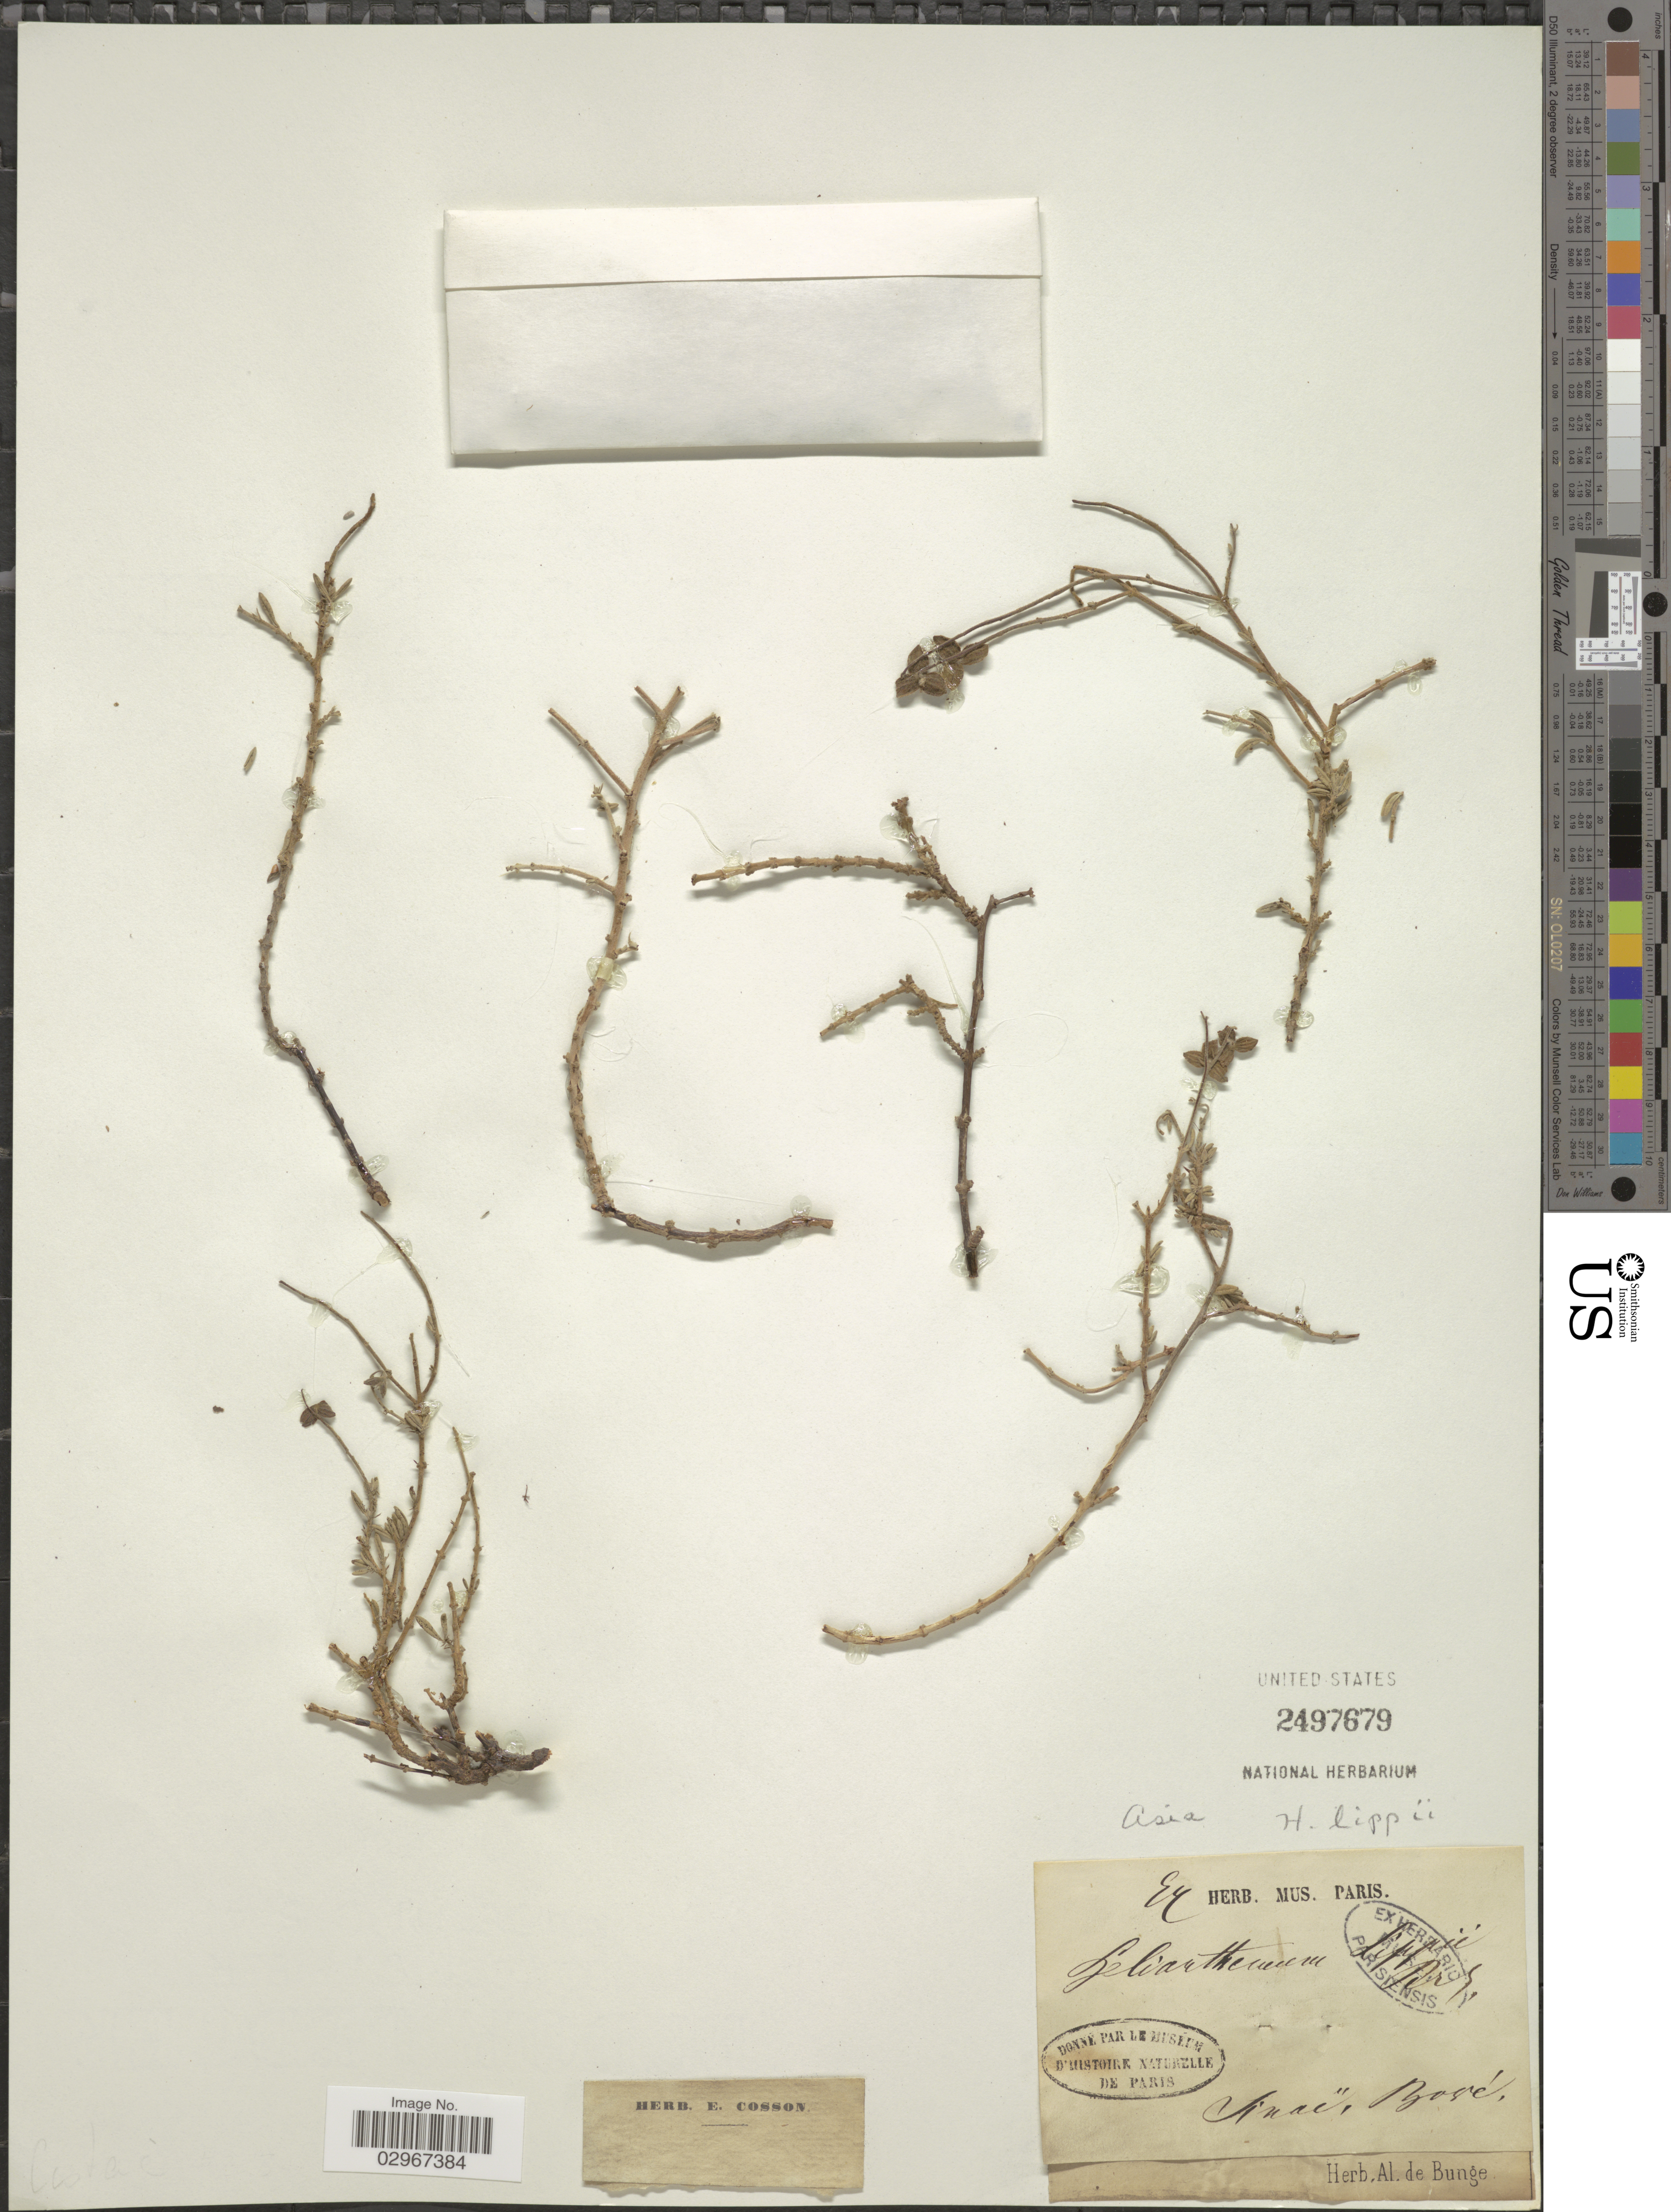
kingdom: Plantae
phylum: Tracheophyta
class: Magnoliopsida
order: Malvales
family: Cistaceae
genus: Helianthemum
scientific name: Helianthemum lippii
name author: (L.) Dum. Cours.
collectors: ex herb. Bunge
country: Egypt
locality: Sinaï, Bossé [interpreted]. Asia.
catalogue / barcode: US 2497679